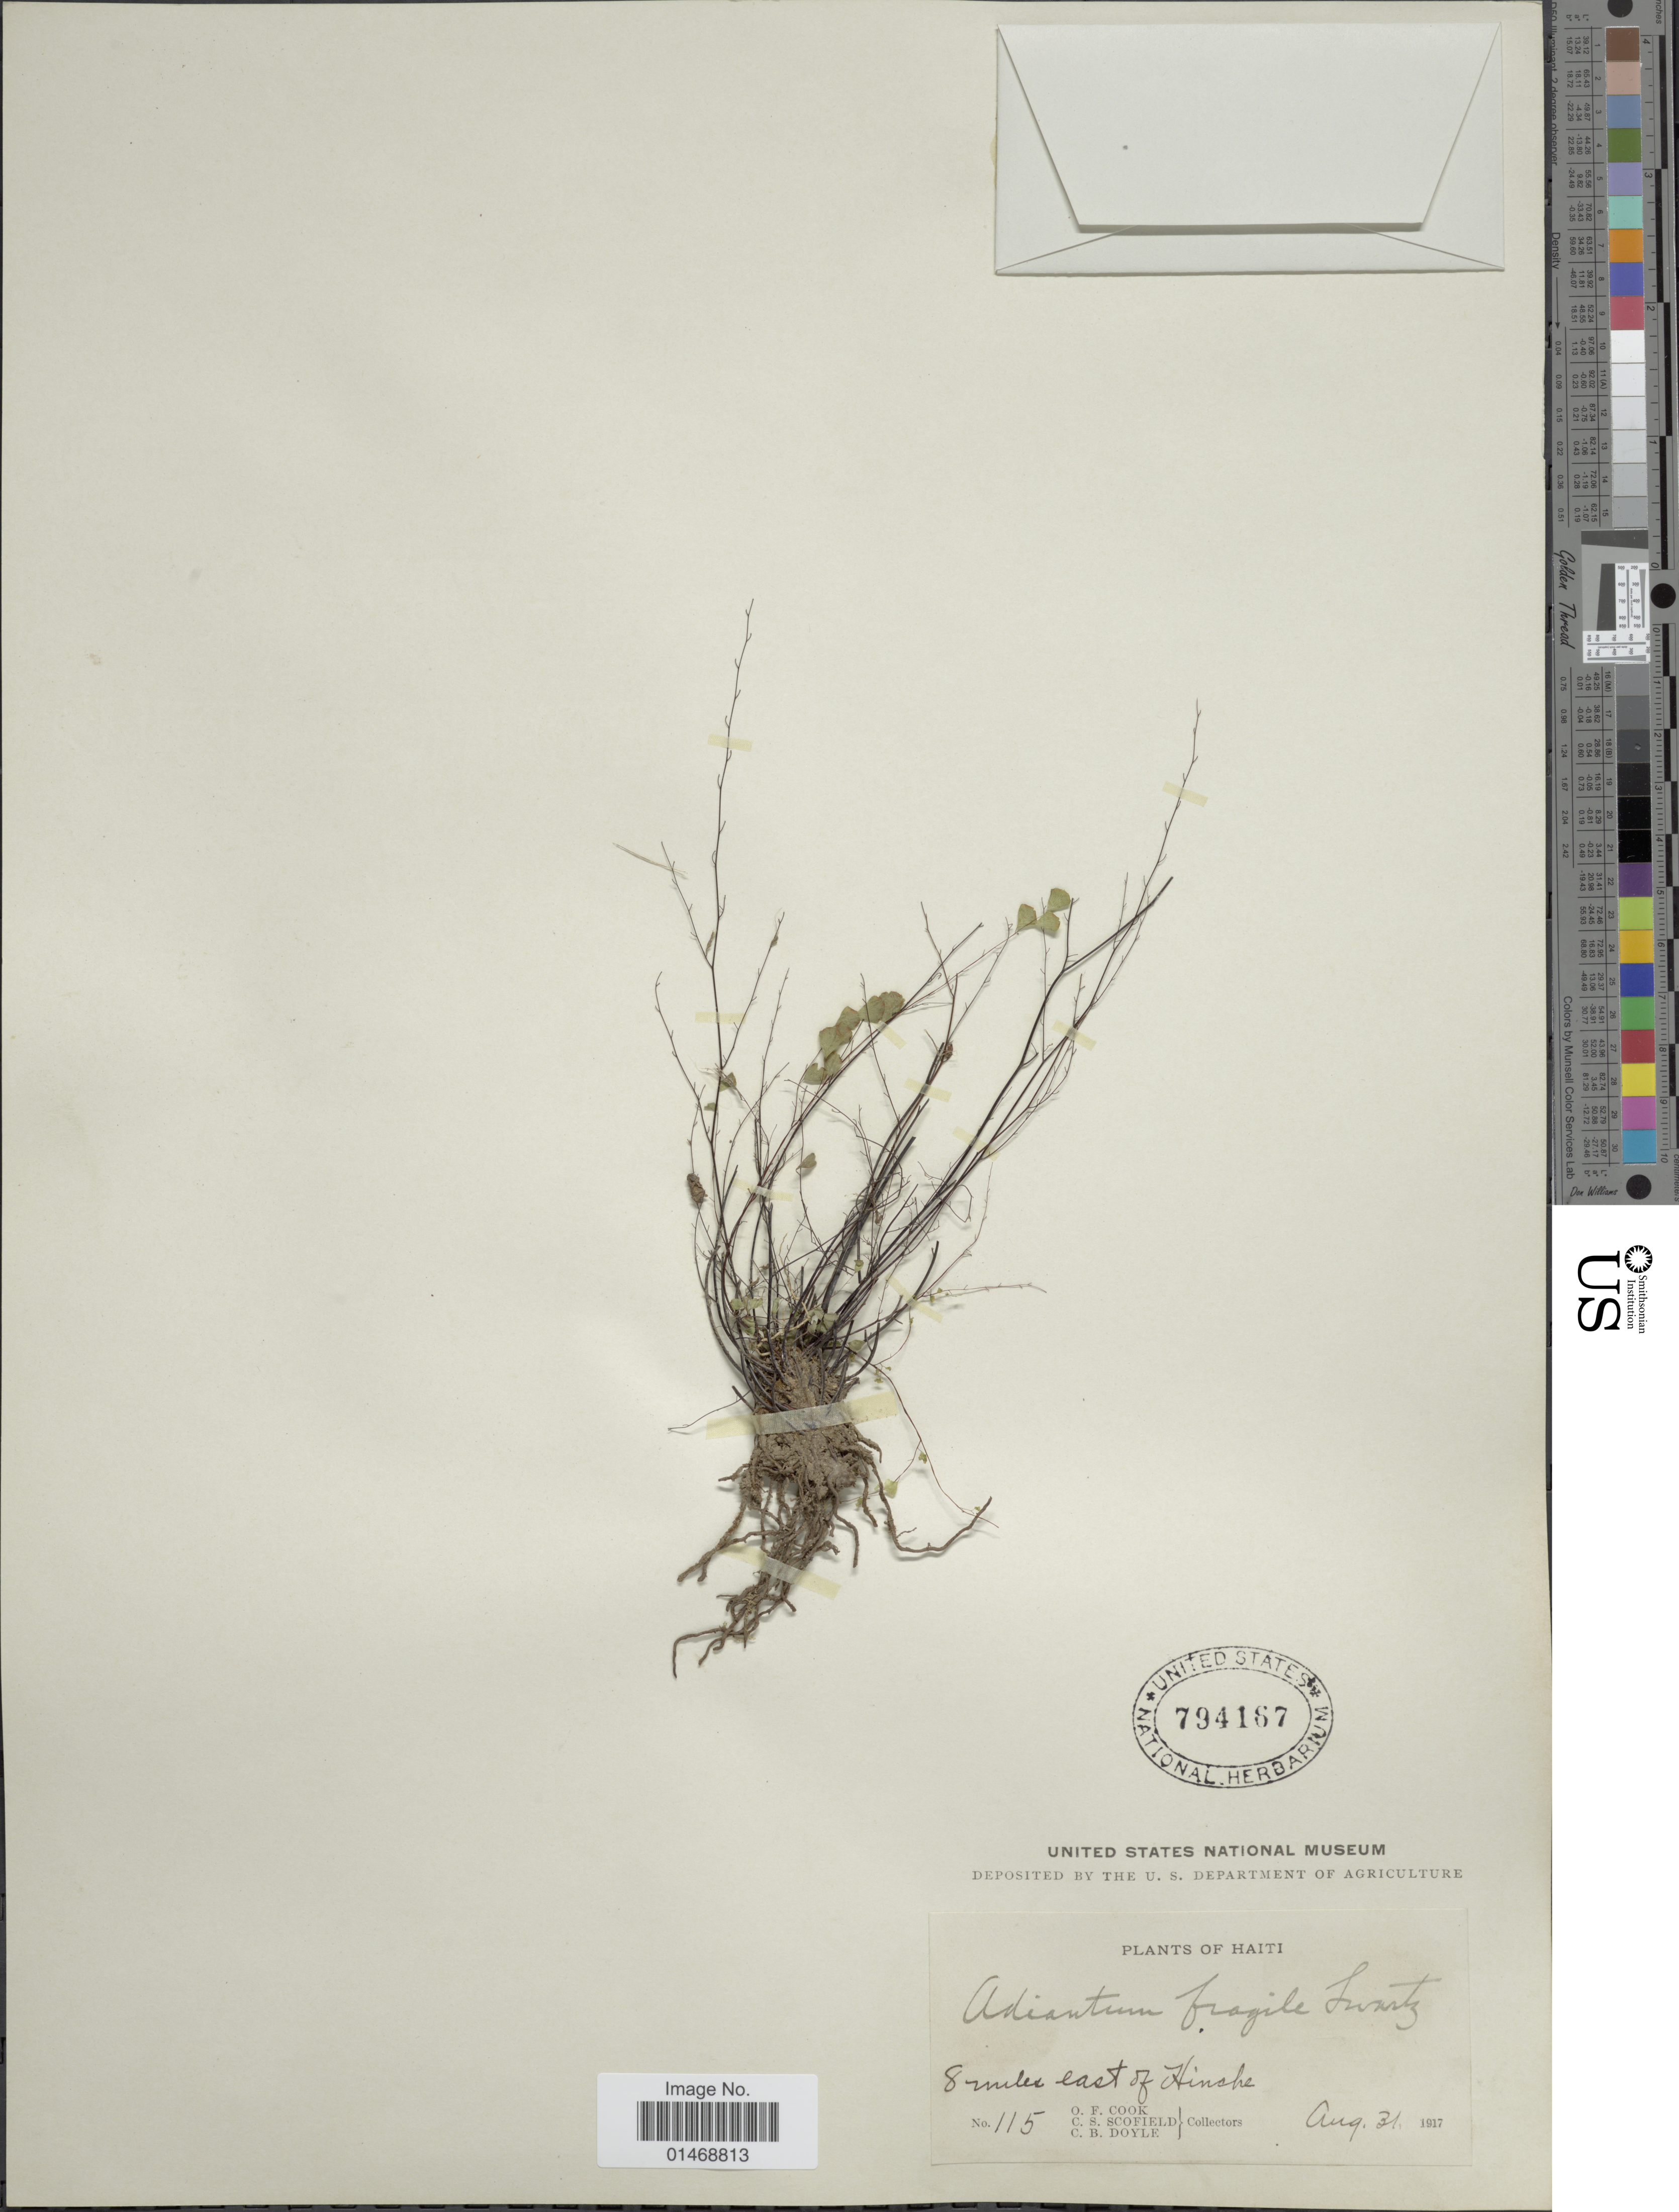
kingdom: Plantae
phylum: Tracheophyta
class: Polypodiopsida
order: Polypodiales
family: Pteridaceae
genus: Adiantum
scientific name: Adiantum fragile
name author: Sw.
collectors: O. F. Cook, C. Scofield & C. Doyle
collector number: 115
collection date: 1917-08-31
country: Haiti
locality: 8 mile east of Hinche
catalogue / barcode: US 794167